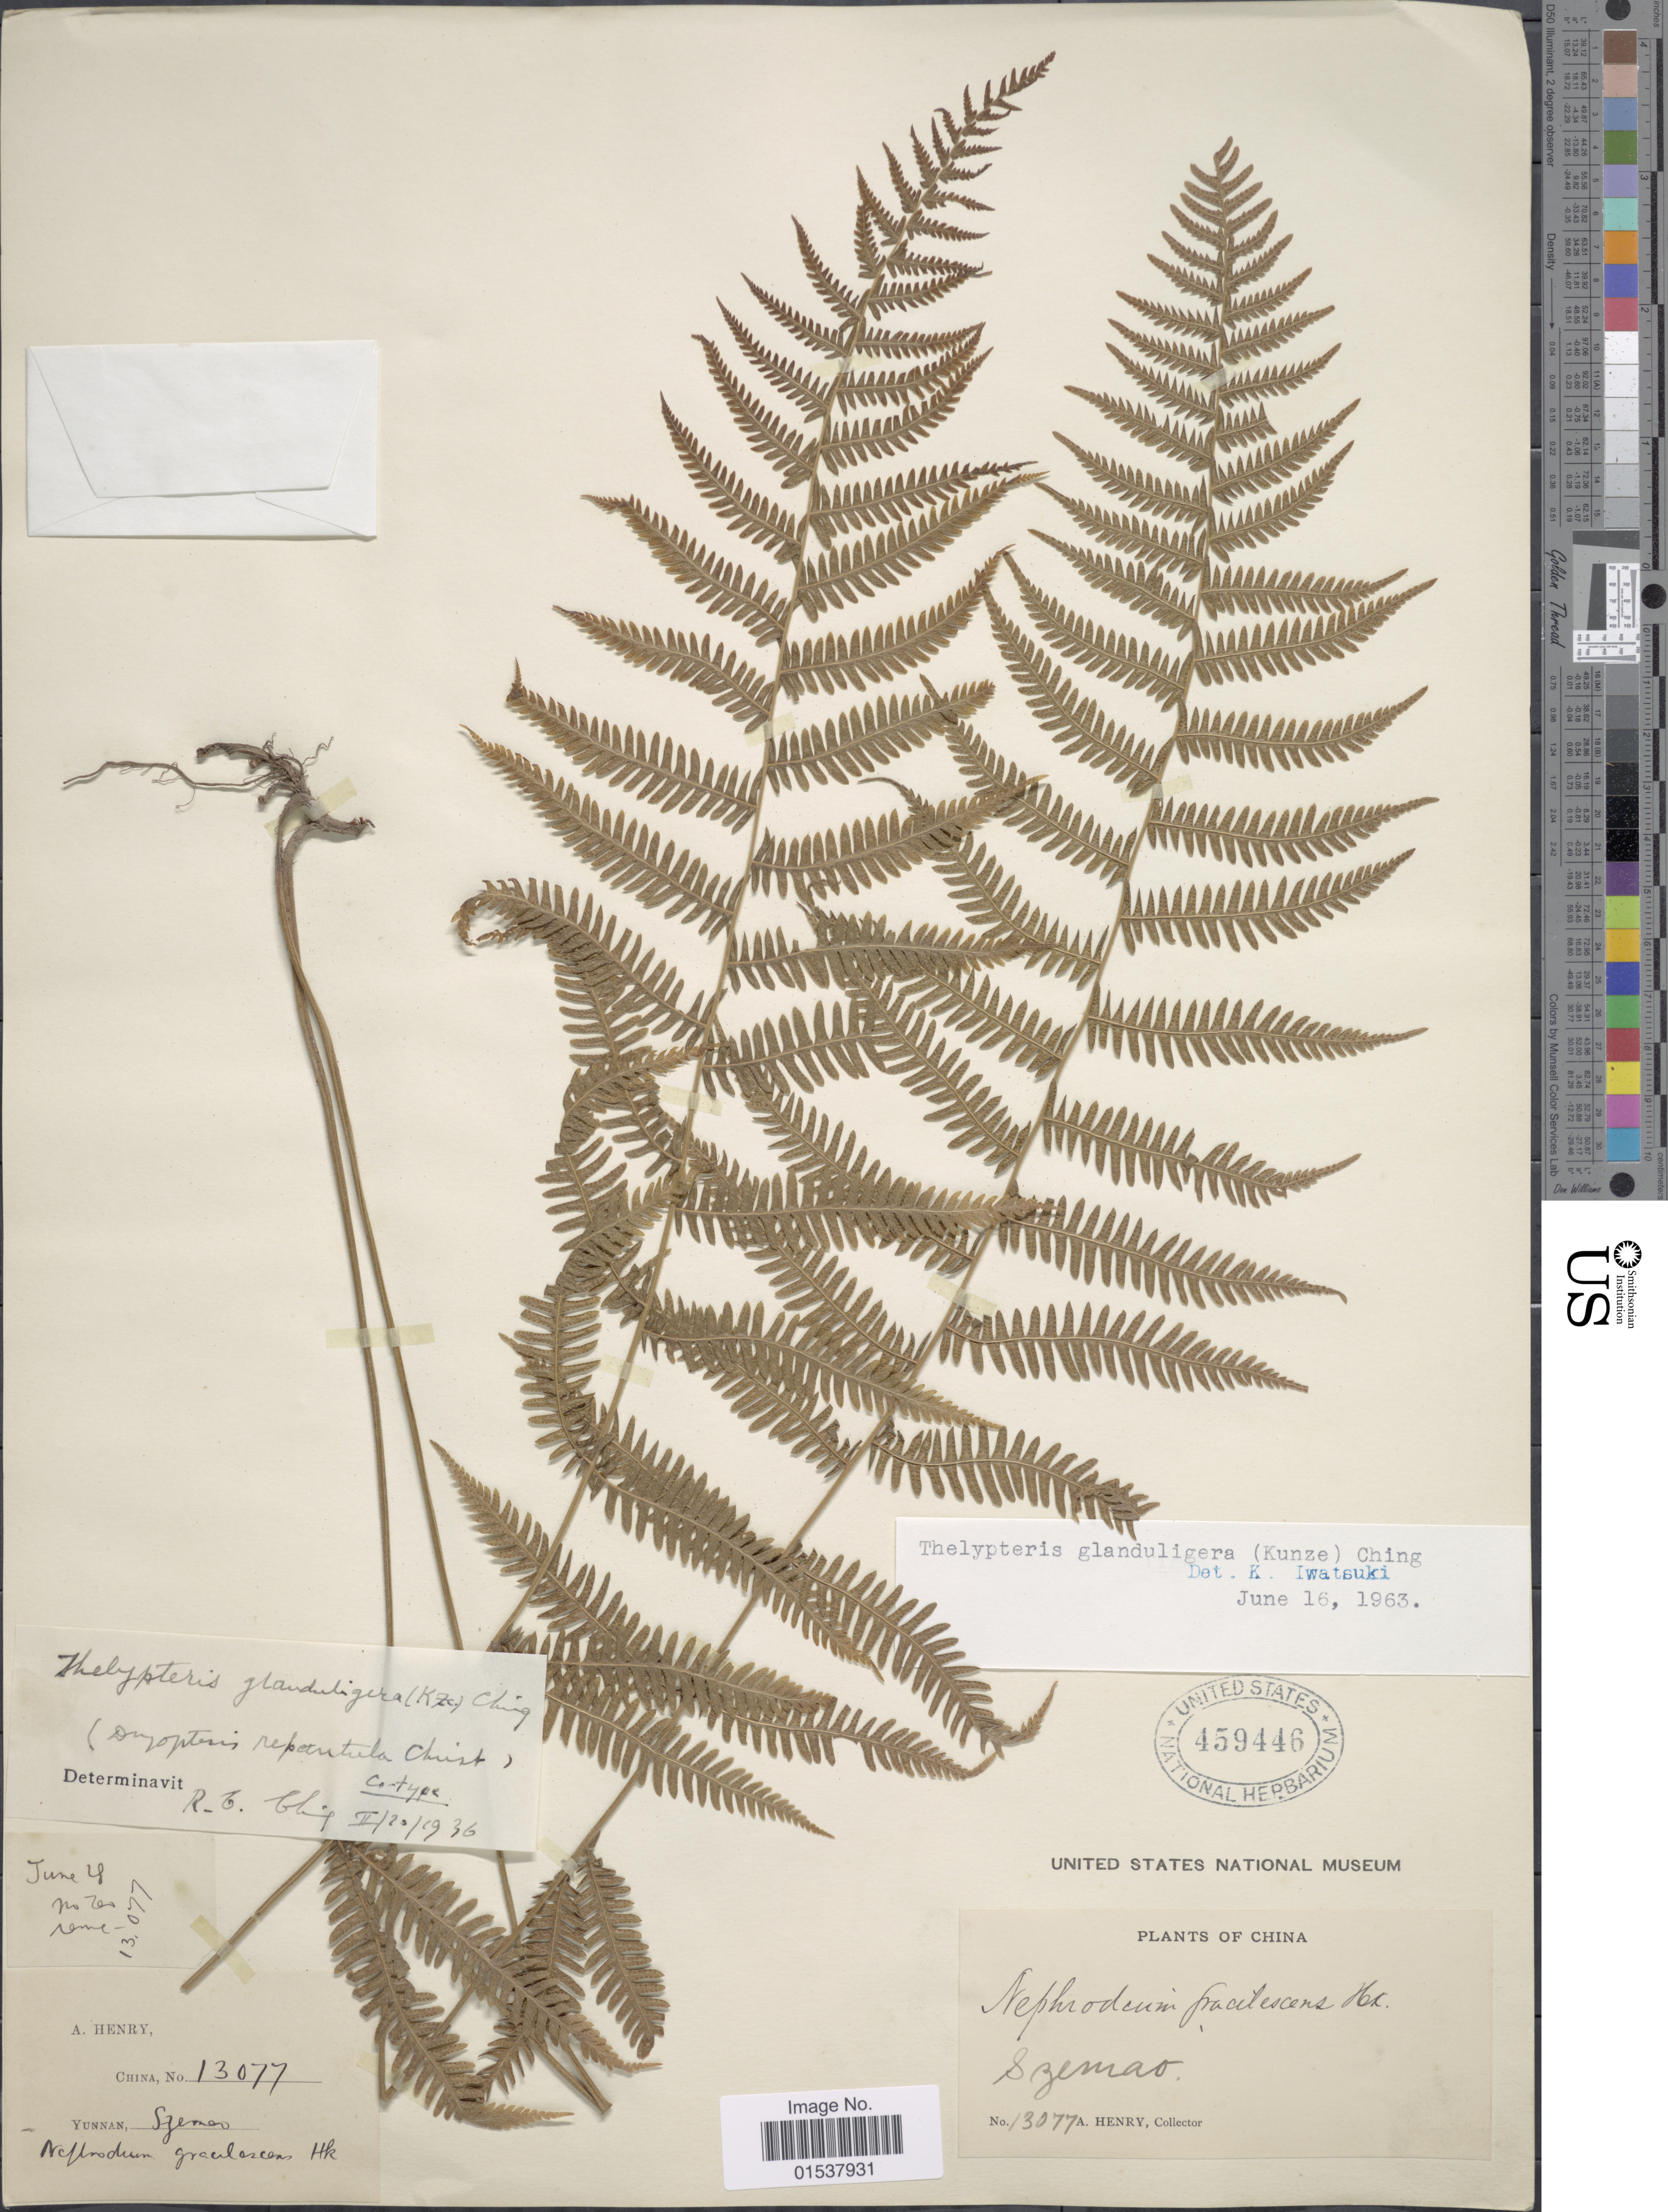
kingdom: Plantae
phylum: Tracheophyta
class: Polypodiopsida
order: Polypodiales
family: Thelypteridaceae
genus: Parathelypteris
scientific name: Parathelypteris glanduligera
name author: (Kunze) Ching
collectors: A. Henry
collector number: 13077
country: China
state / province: Yunnan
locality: Yunnan, Szemao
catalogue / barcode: US 459446